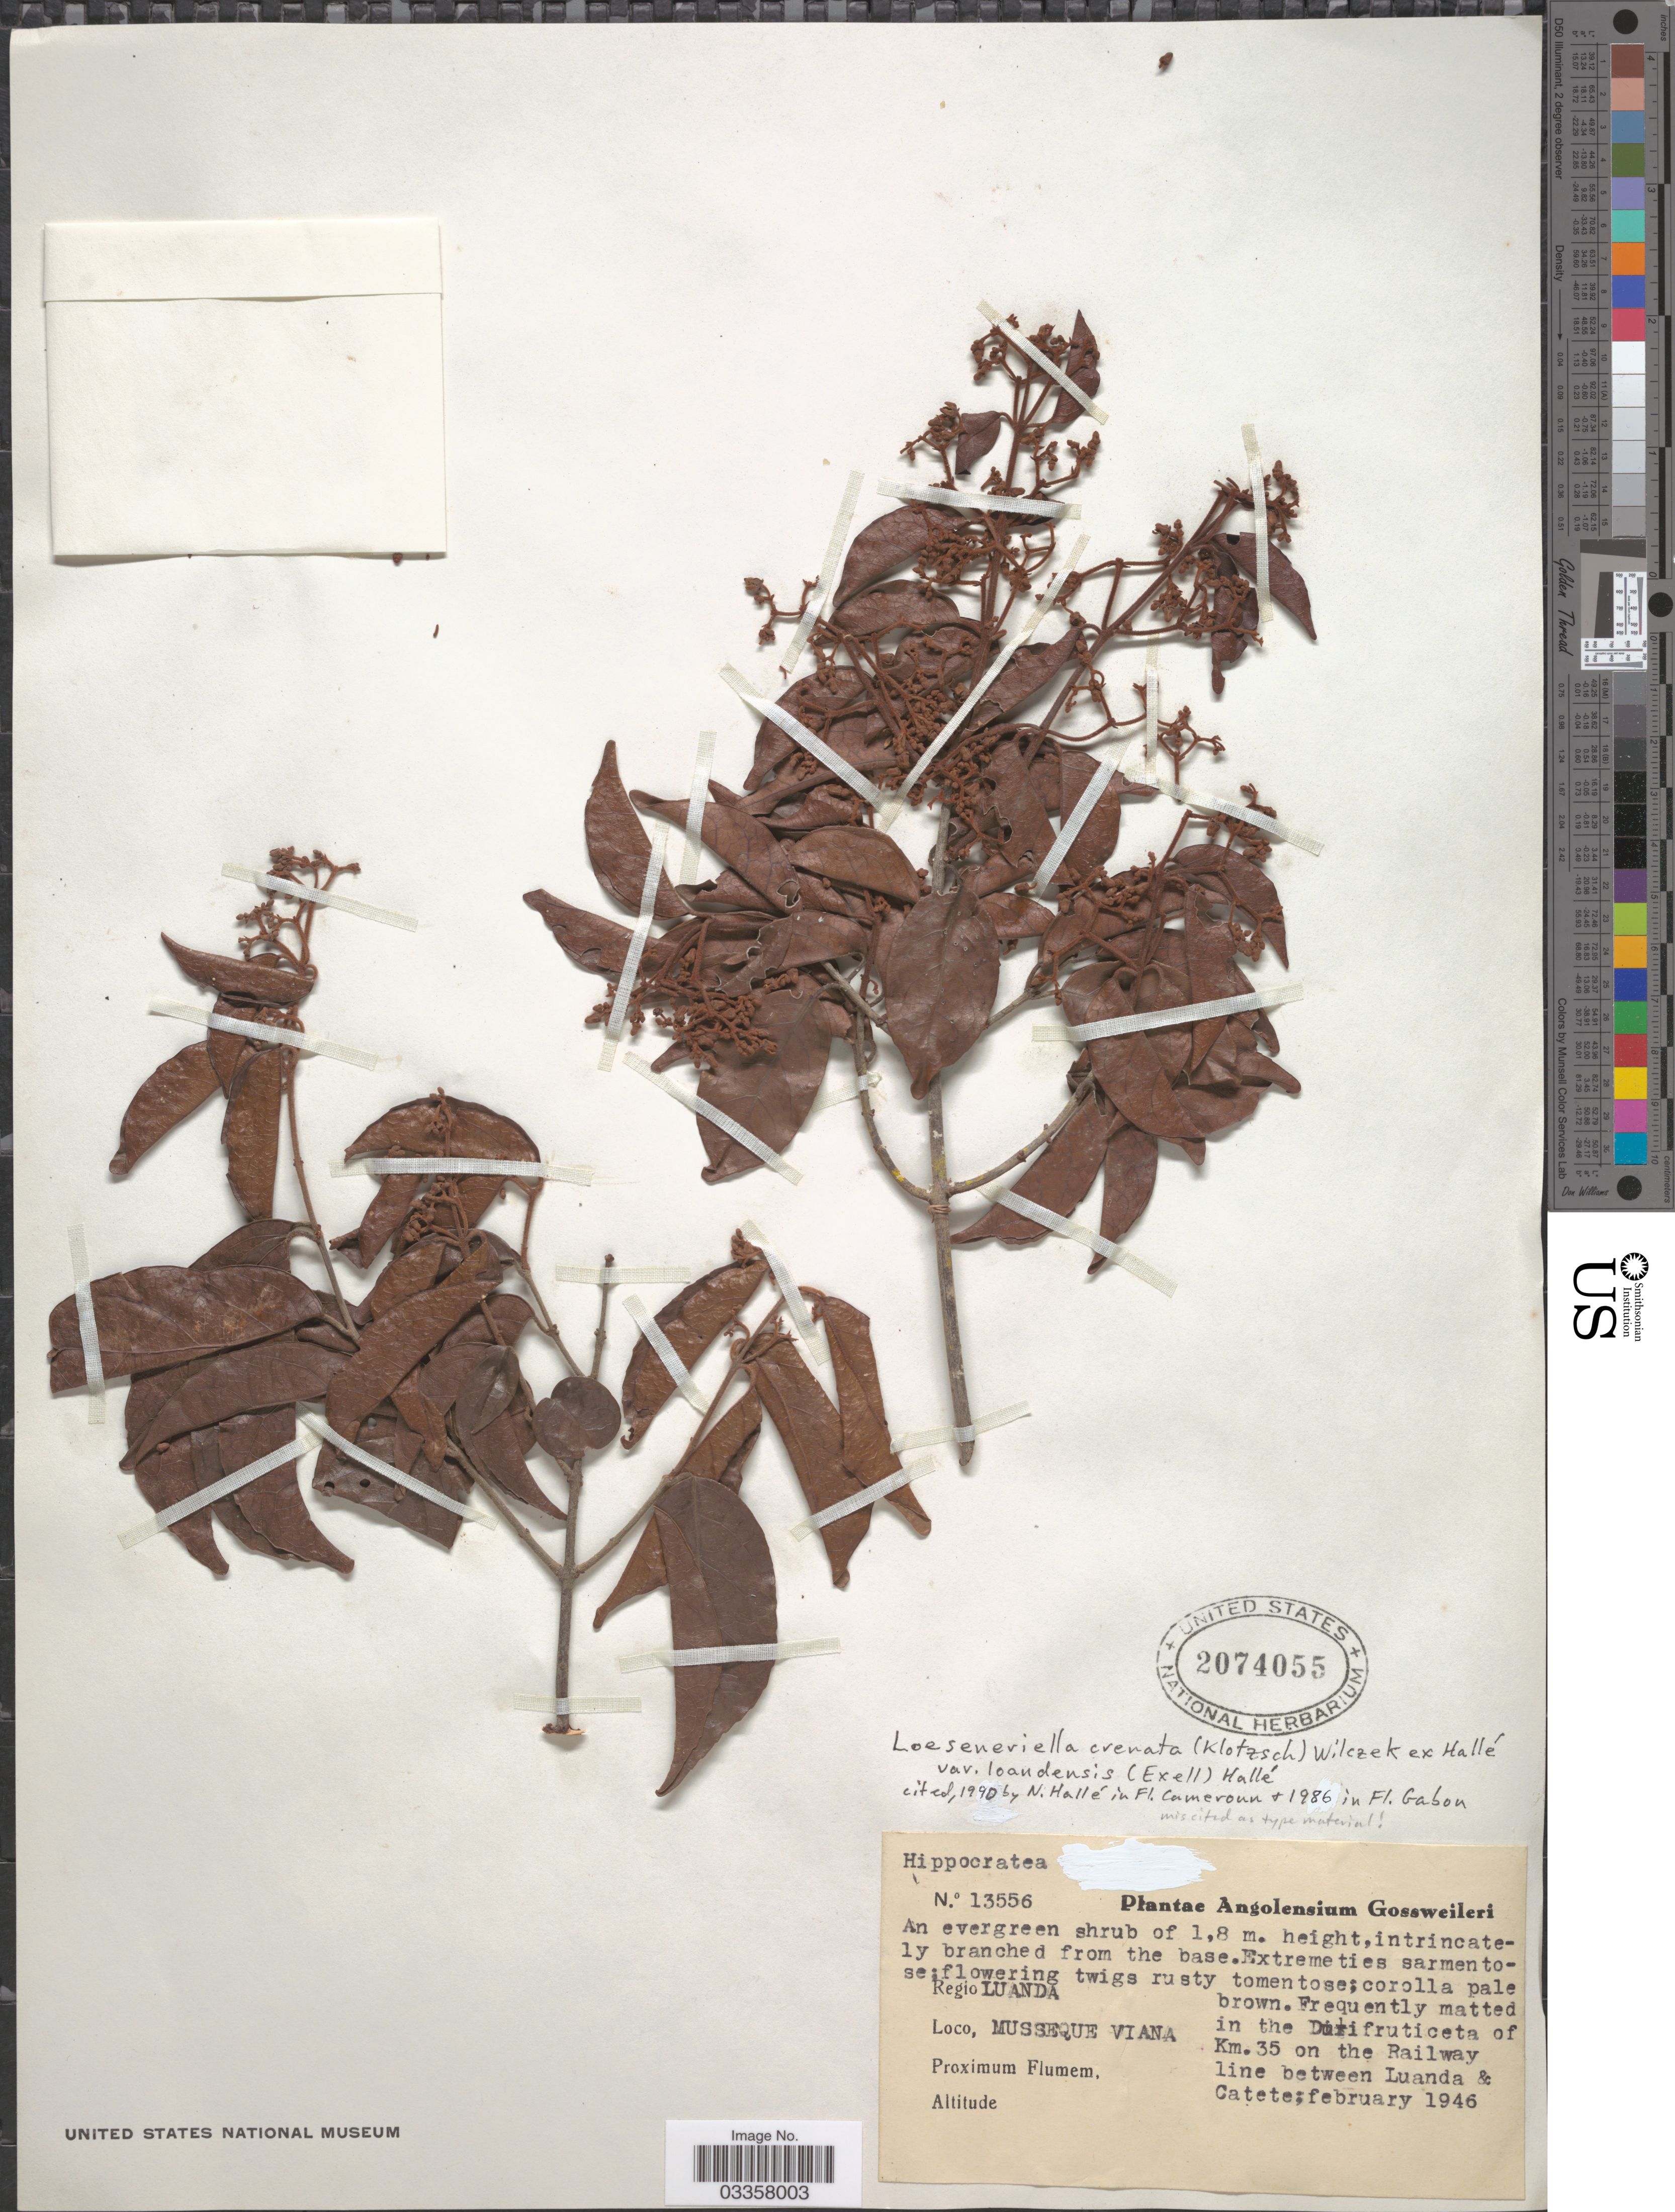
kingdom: Plantae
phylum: Tracheophyta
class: Magnoliopsida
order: Celastrales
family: Celastraceae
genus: Loeseneriella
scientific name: Loeseneriella crenata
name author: (Klotzsch) R. Wilczek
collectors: -. Gossweiler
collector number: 13556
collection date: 1946-02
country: Angola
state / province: Luanda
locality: Regio Luanda. Loco, Musseque Viana. Km. 35 on the Railway line between Luanda & Catete.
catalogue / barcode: US 2074055